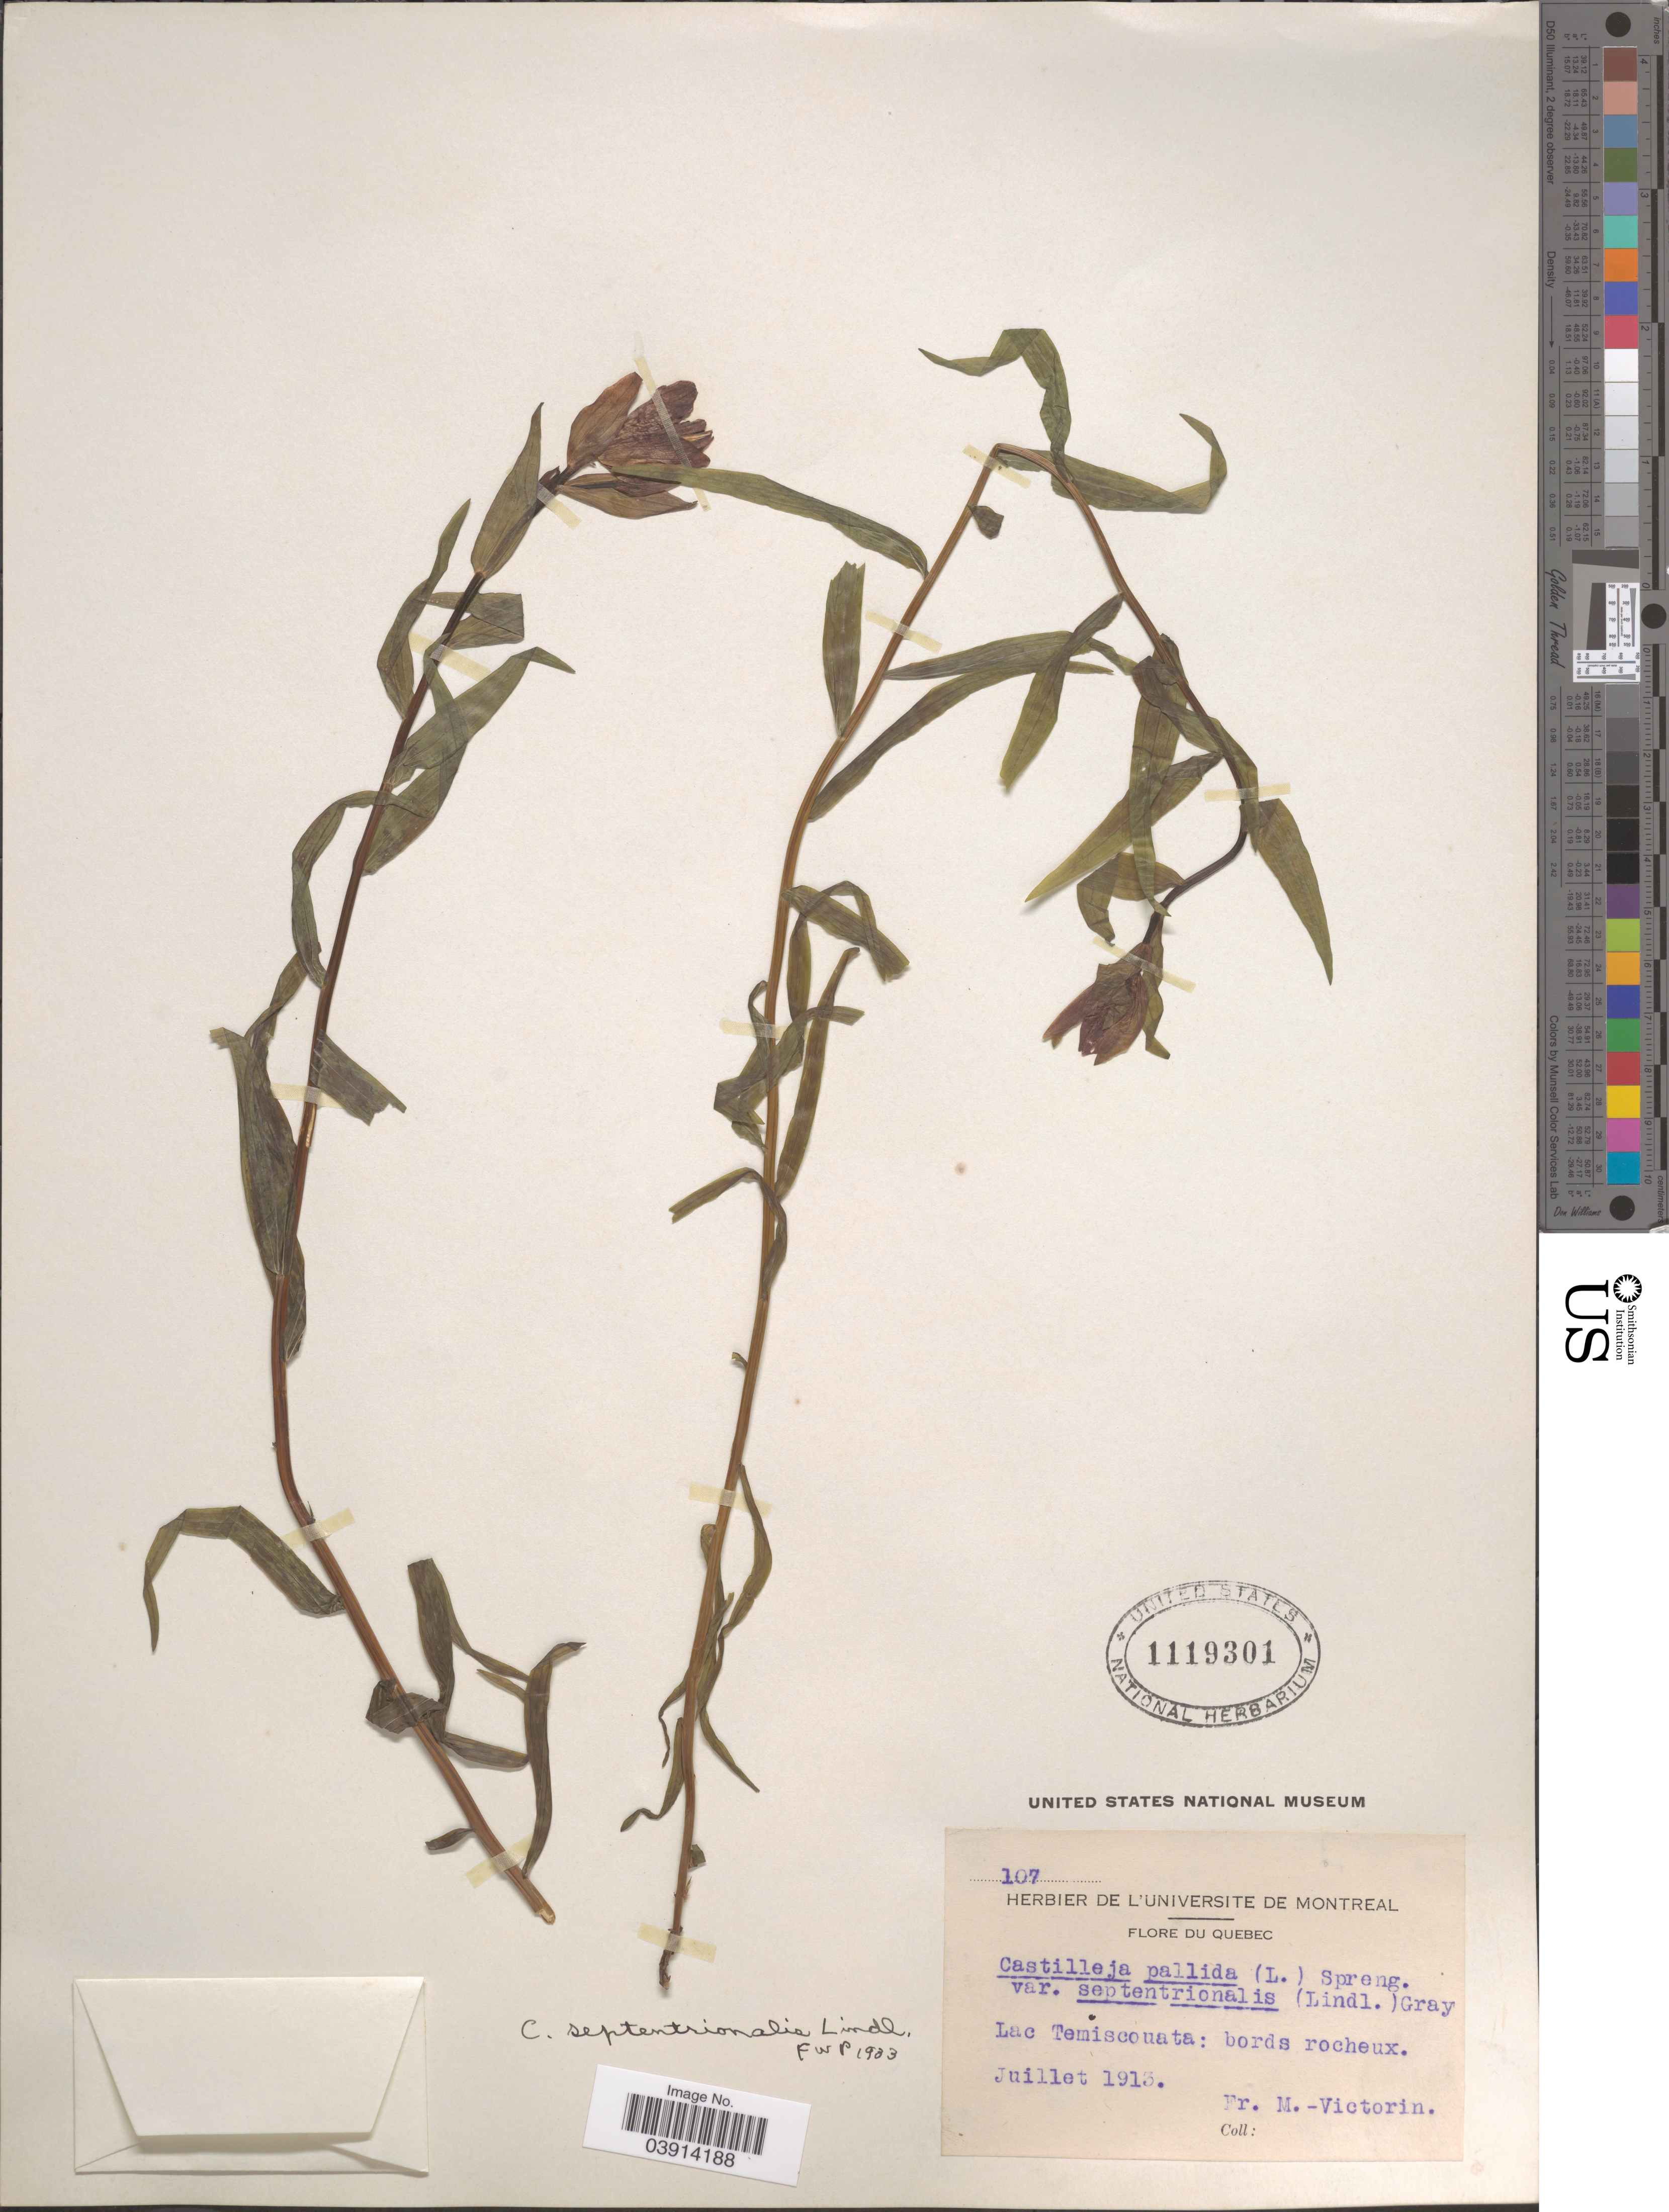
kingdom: Plantae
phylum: Tracheophyta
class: Magnoliopsida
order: Lamiales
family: Orobanchaceae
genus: Castilleja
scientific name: Castilleja septentrionalis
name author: Lindl.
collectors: F. Marie-Victorin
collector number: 107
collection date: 1913-07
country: Canada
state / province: Quebec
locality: Lac Temiscouata: bords rocheux.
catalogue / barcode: US 1119301